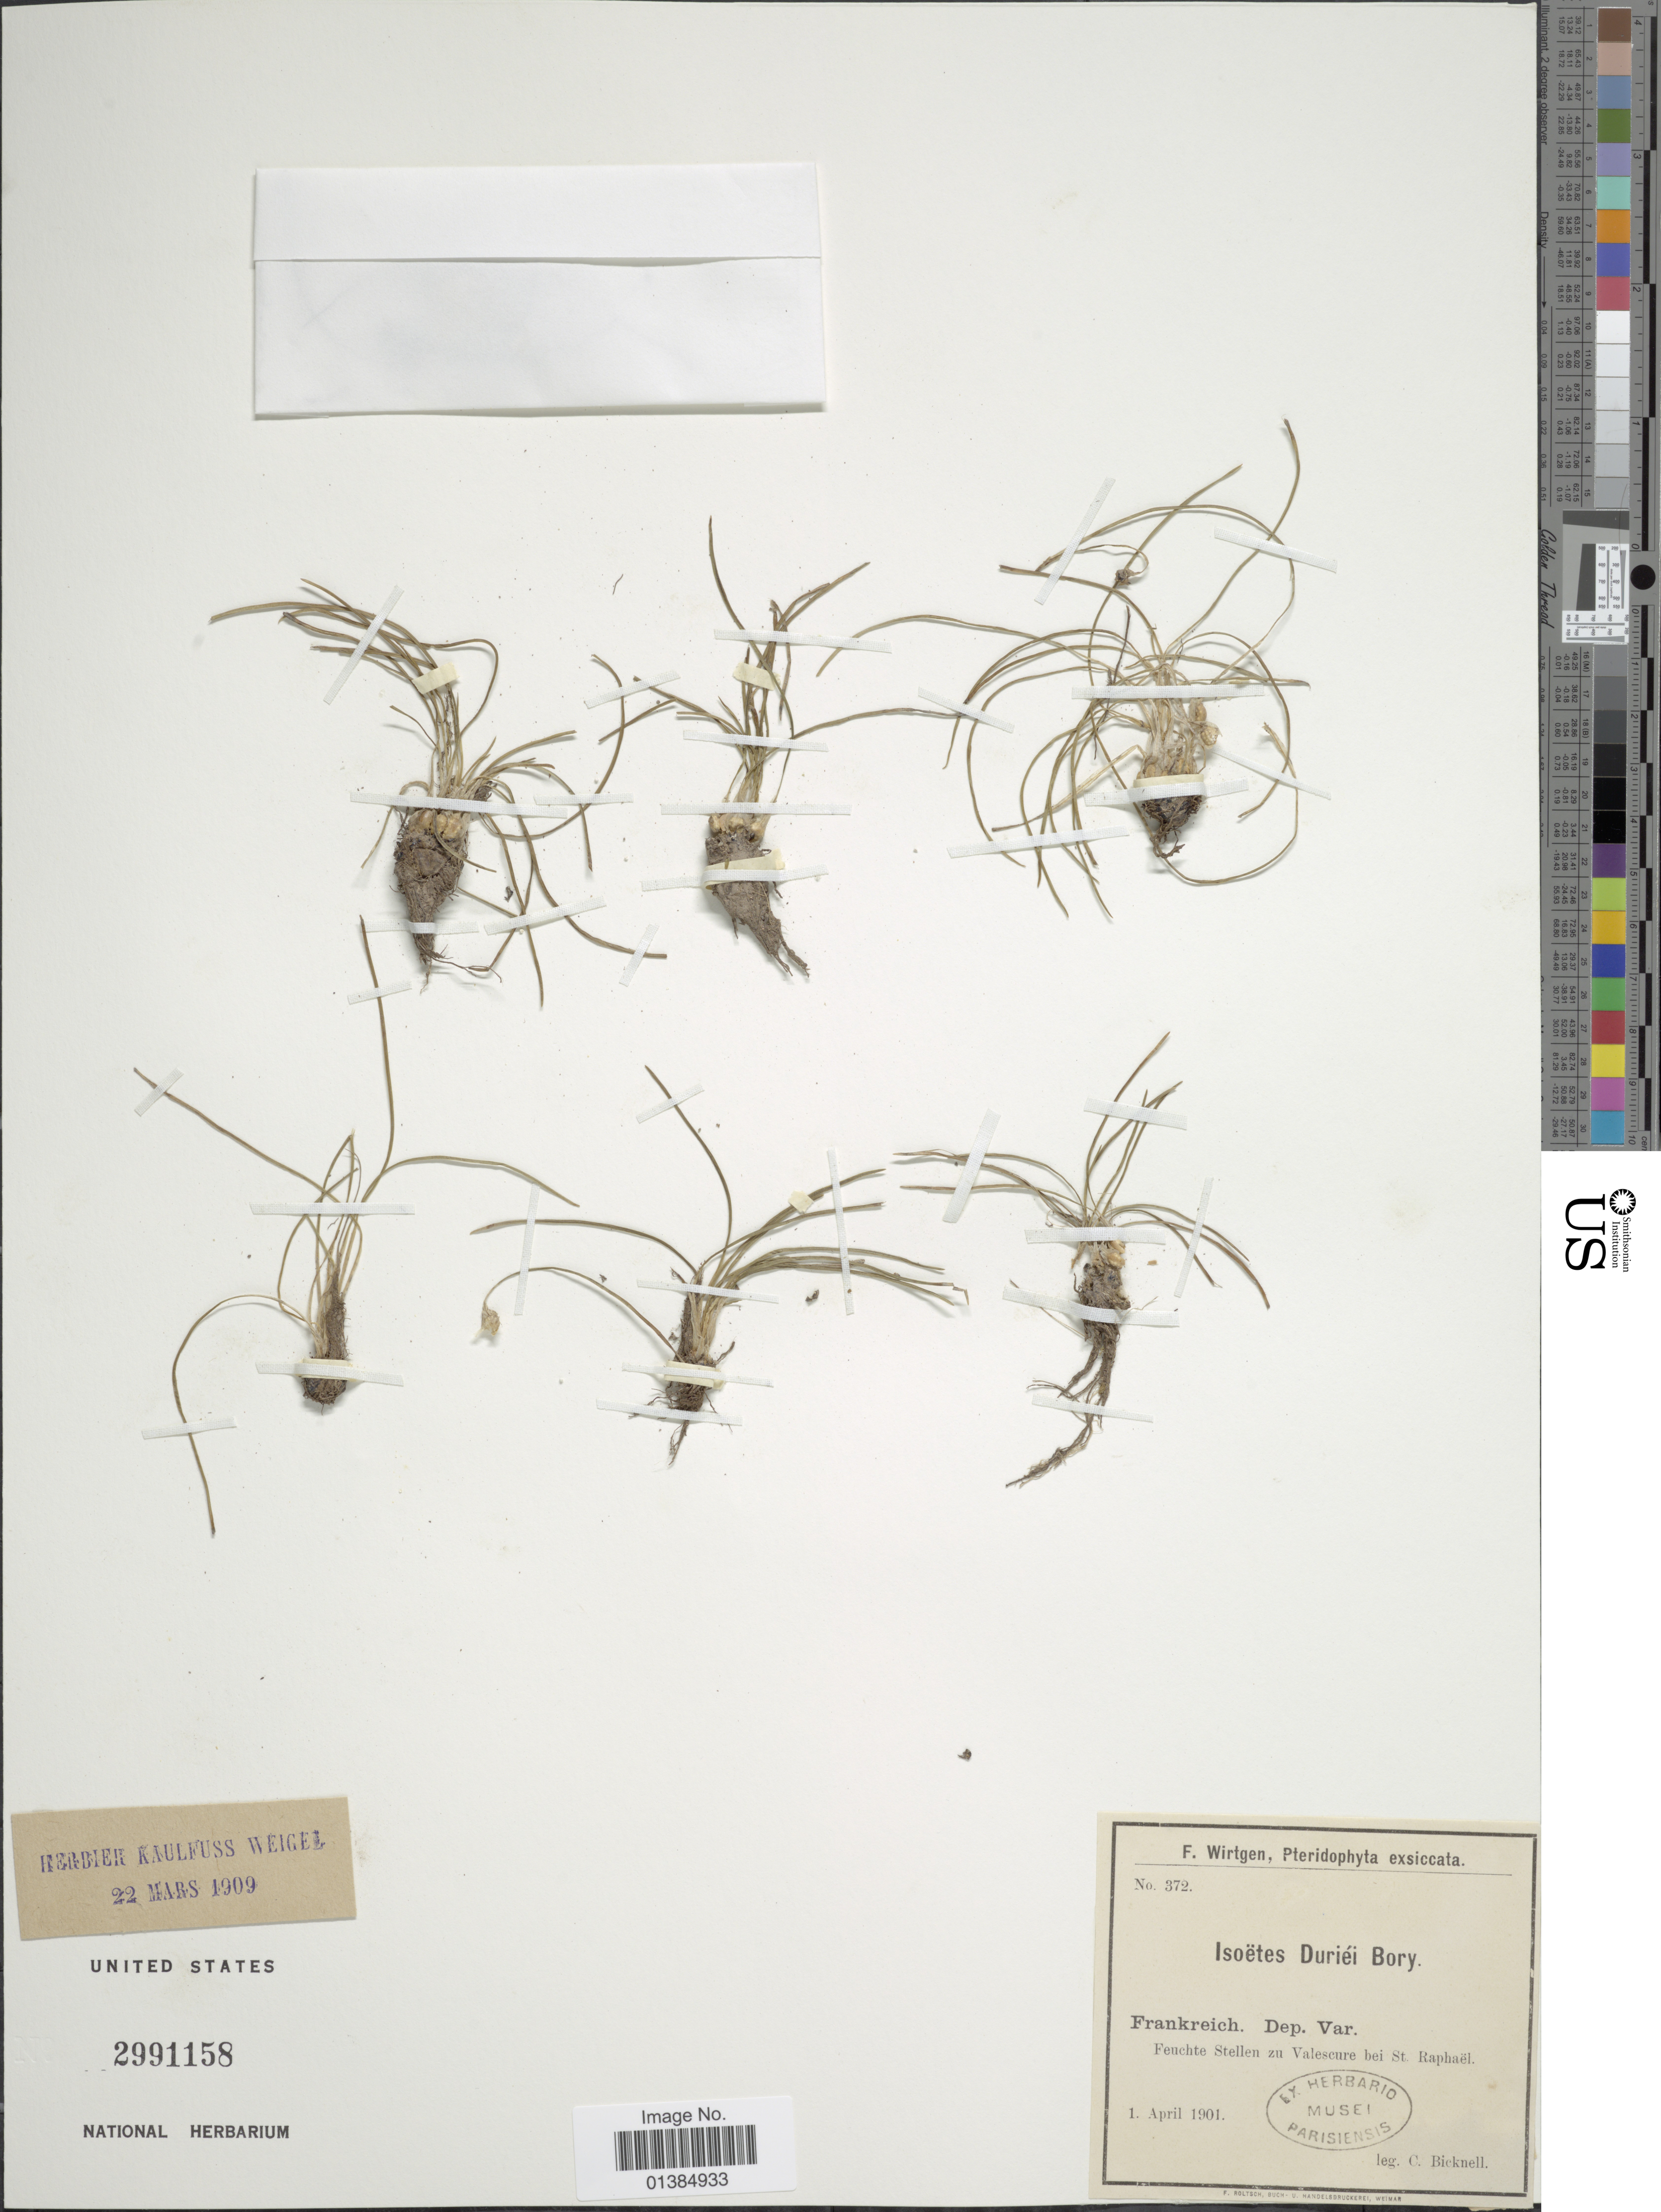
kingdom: Plantae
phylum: Tracheophyta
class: Lycopodiopsida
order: Isoetales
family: Isoetaceae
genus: Isoetes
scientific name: Isoetes duriaei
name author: Bory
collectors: C. Bicknell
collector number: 372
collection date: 1901-04-01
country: France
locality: Dep. Var. Feuchte Stellen zu Valescure bei St. Raphaël.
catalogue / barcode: US 2991158